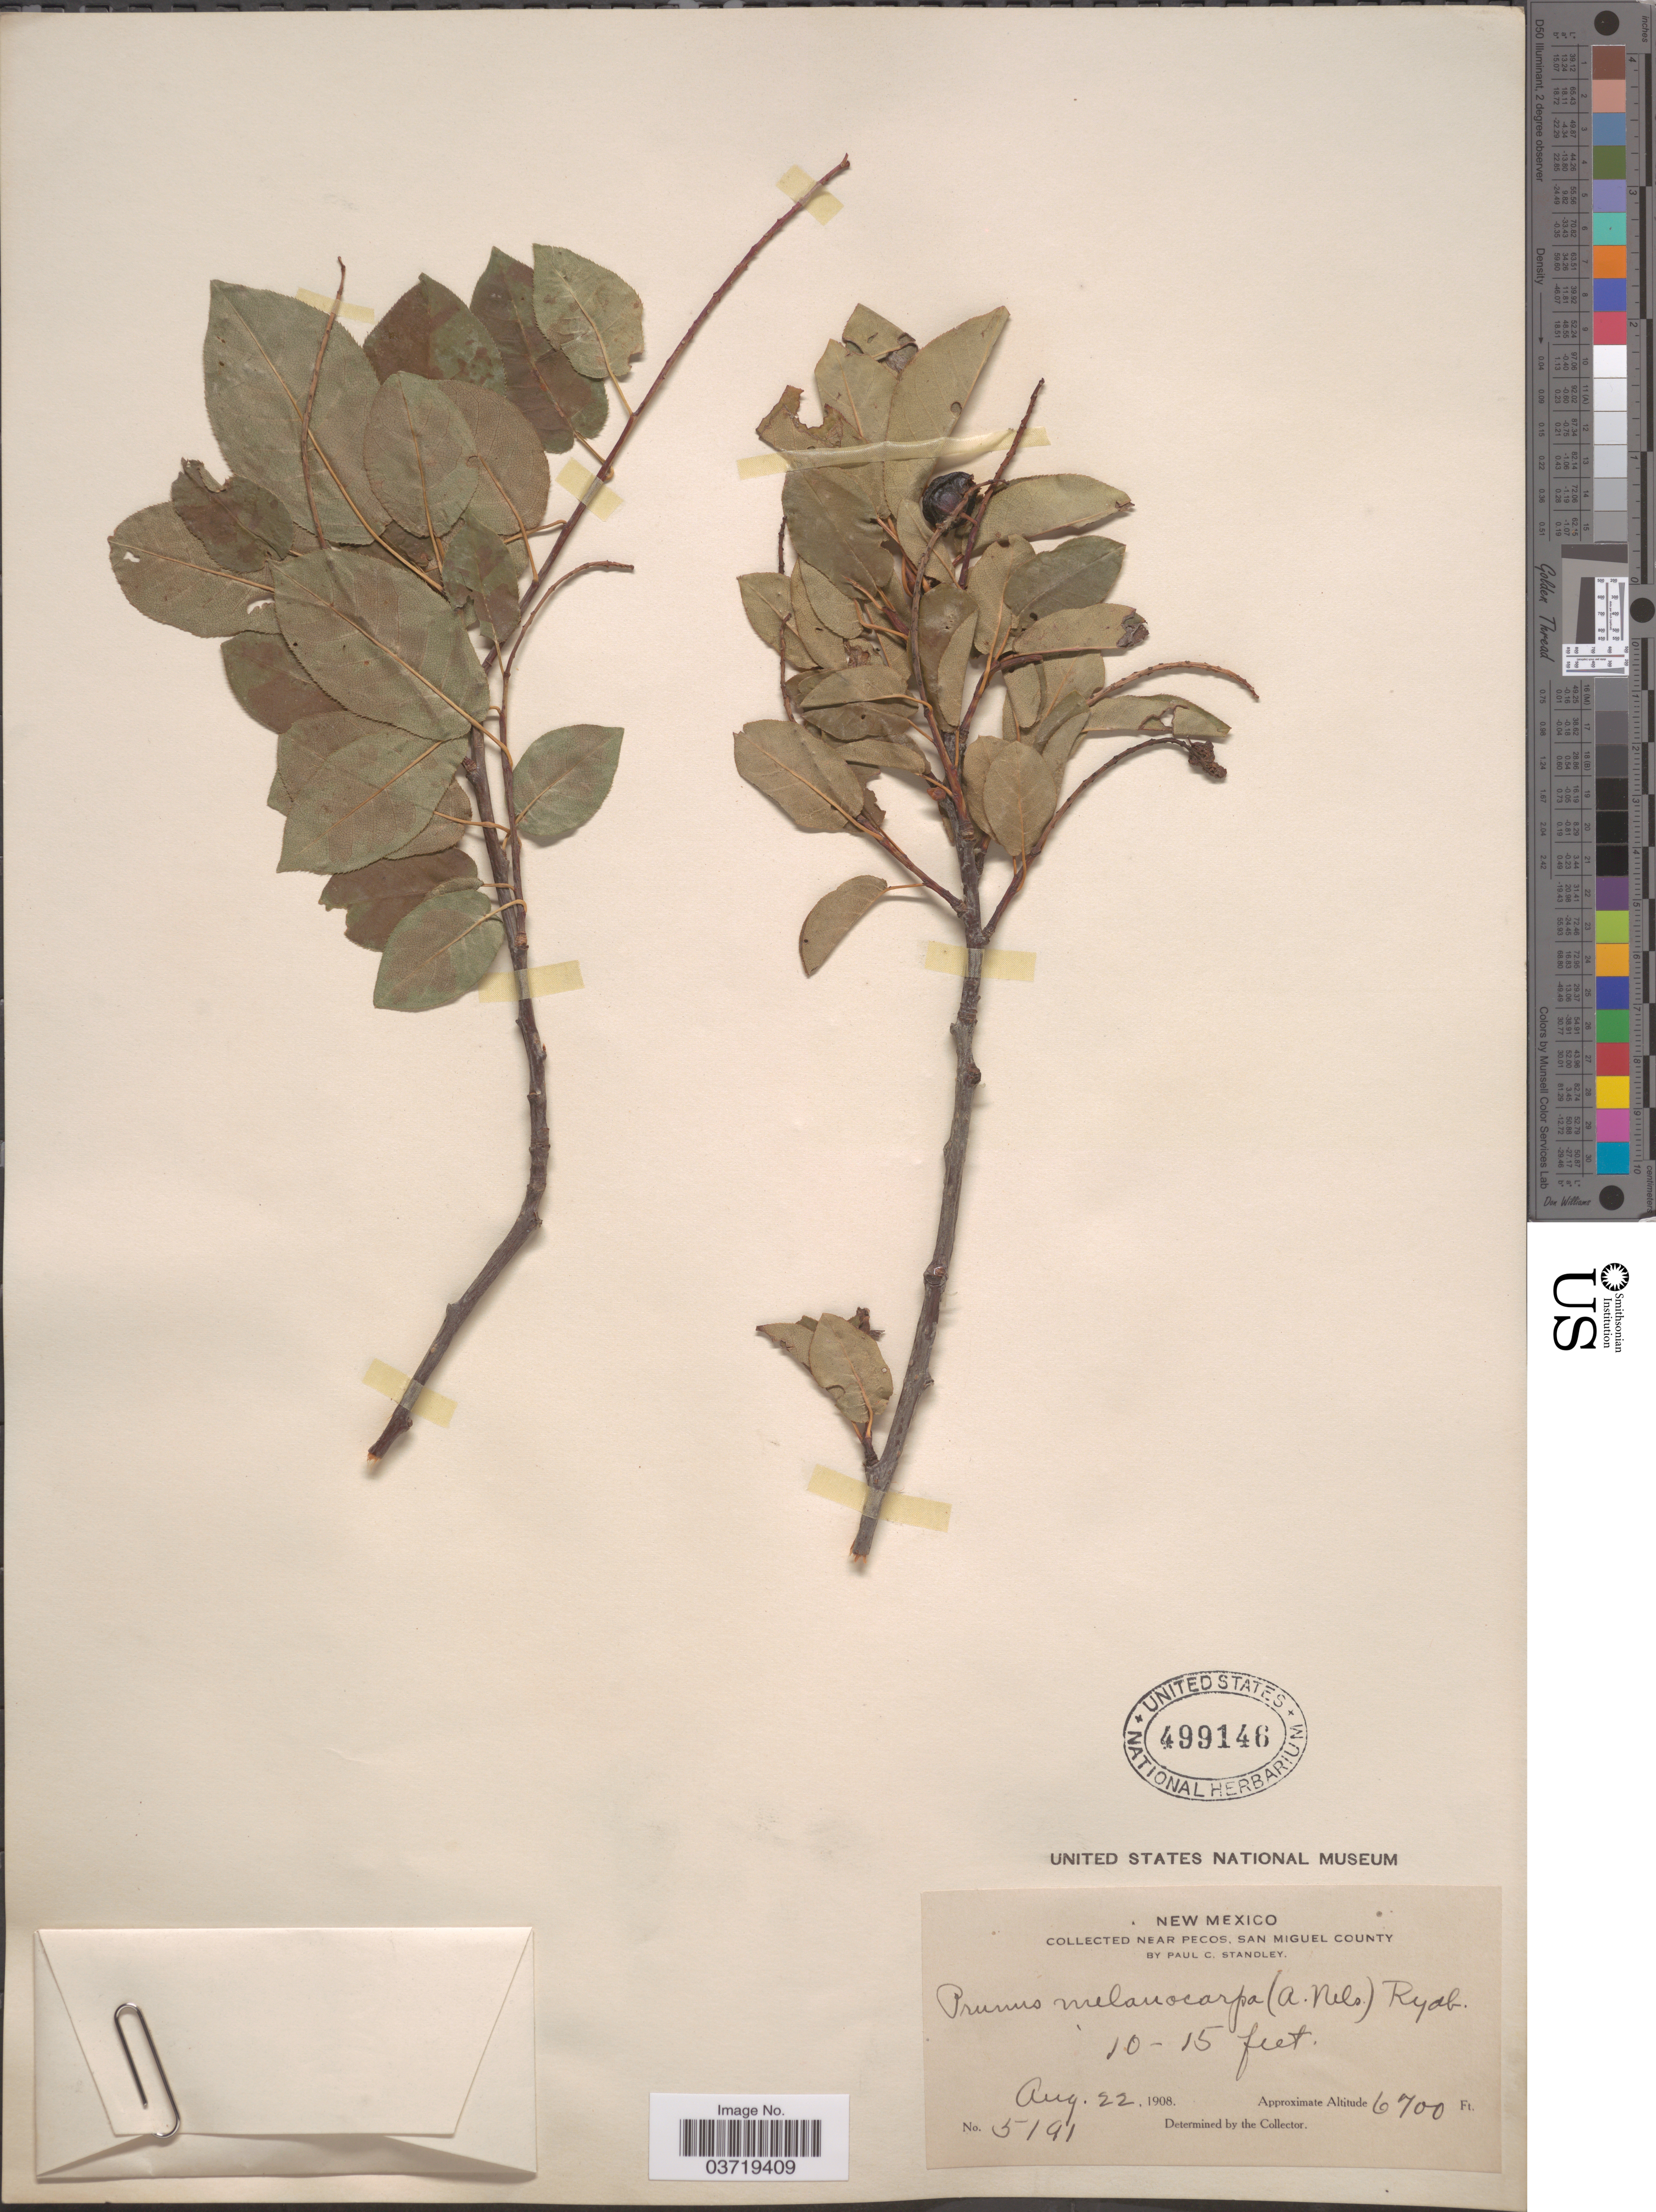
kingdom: Plantae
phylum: Tracheophyta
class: Magnoliopsida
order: Rosales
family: Rosaceae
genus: Prunus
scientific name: Prunus virginiana var. demissa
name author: (Nutt.) Torr.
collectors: P. C. Standley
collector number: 5191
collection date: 1908-08-22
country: United States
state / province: New Mexico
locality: Near Pecos, San Miguel County.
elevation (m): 2042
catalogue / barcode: US 499146